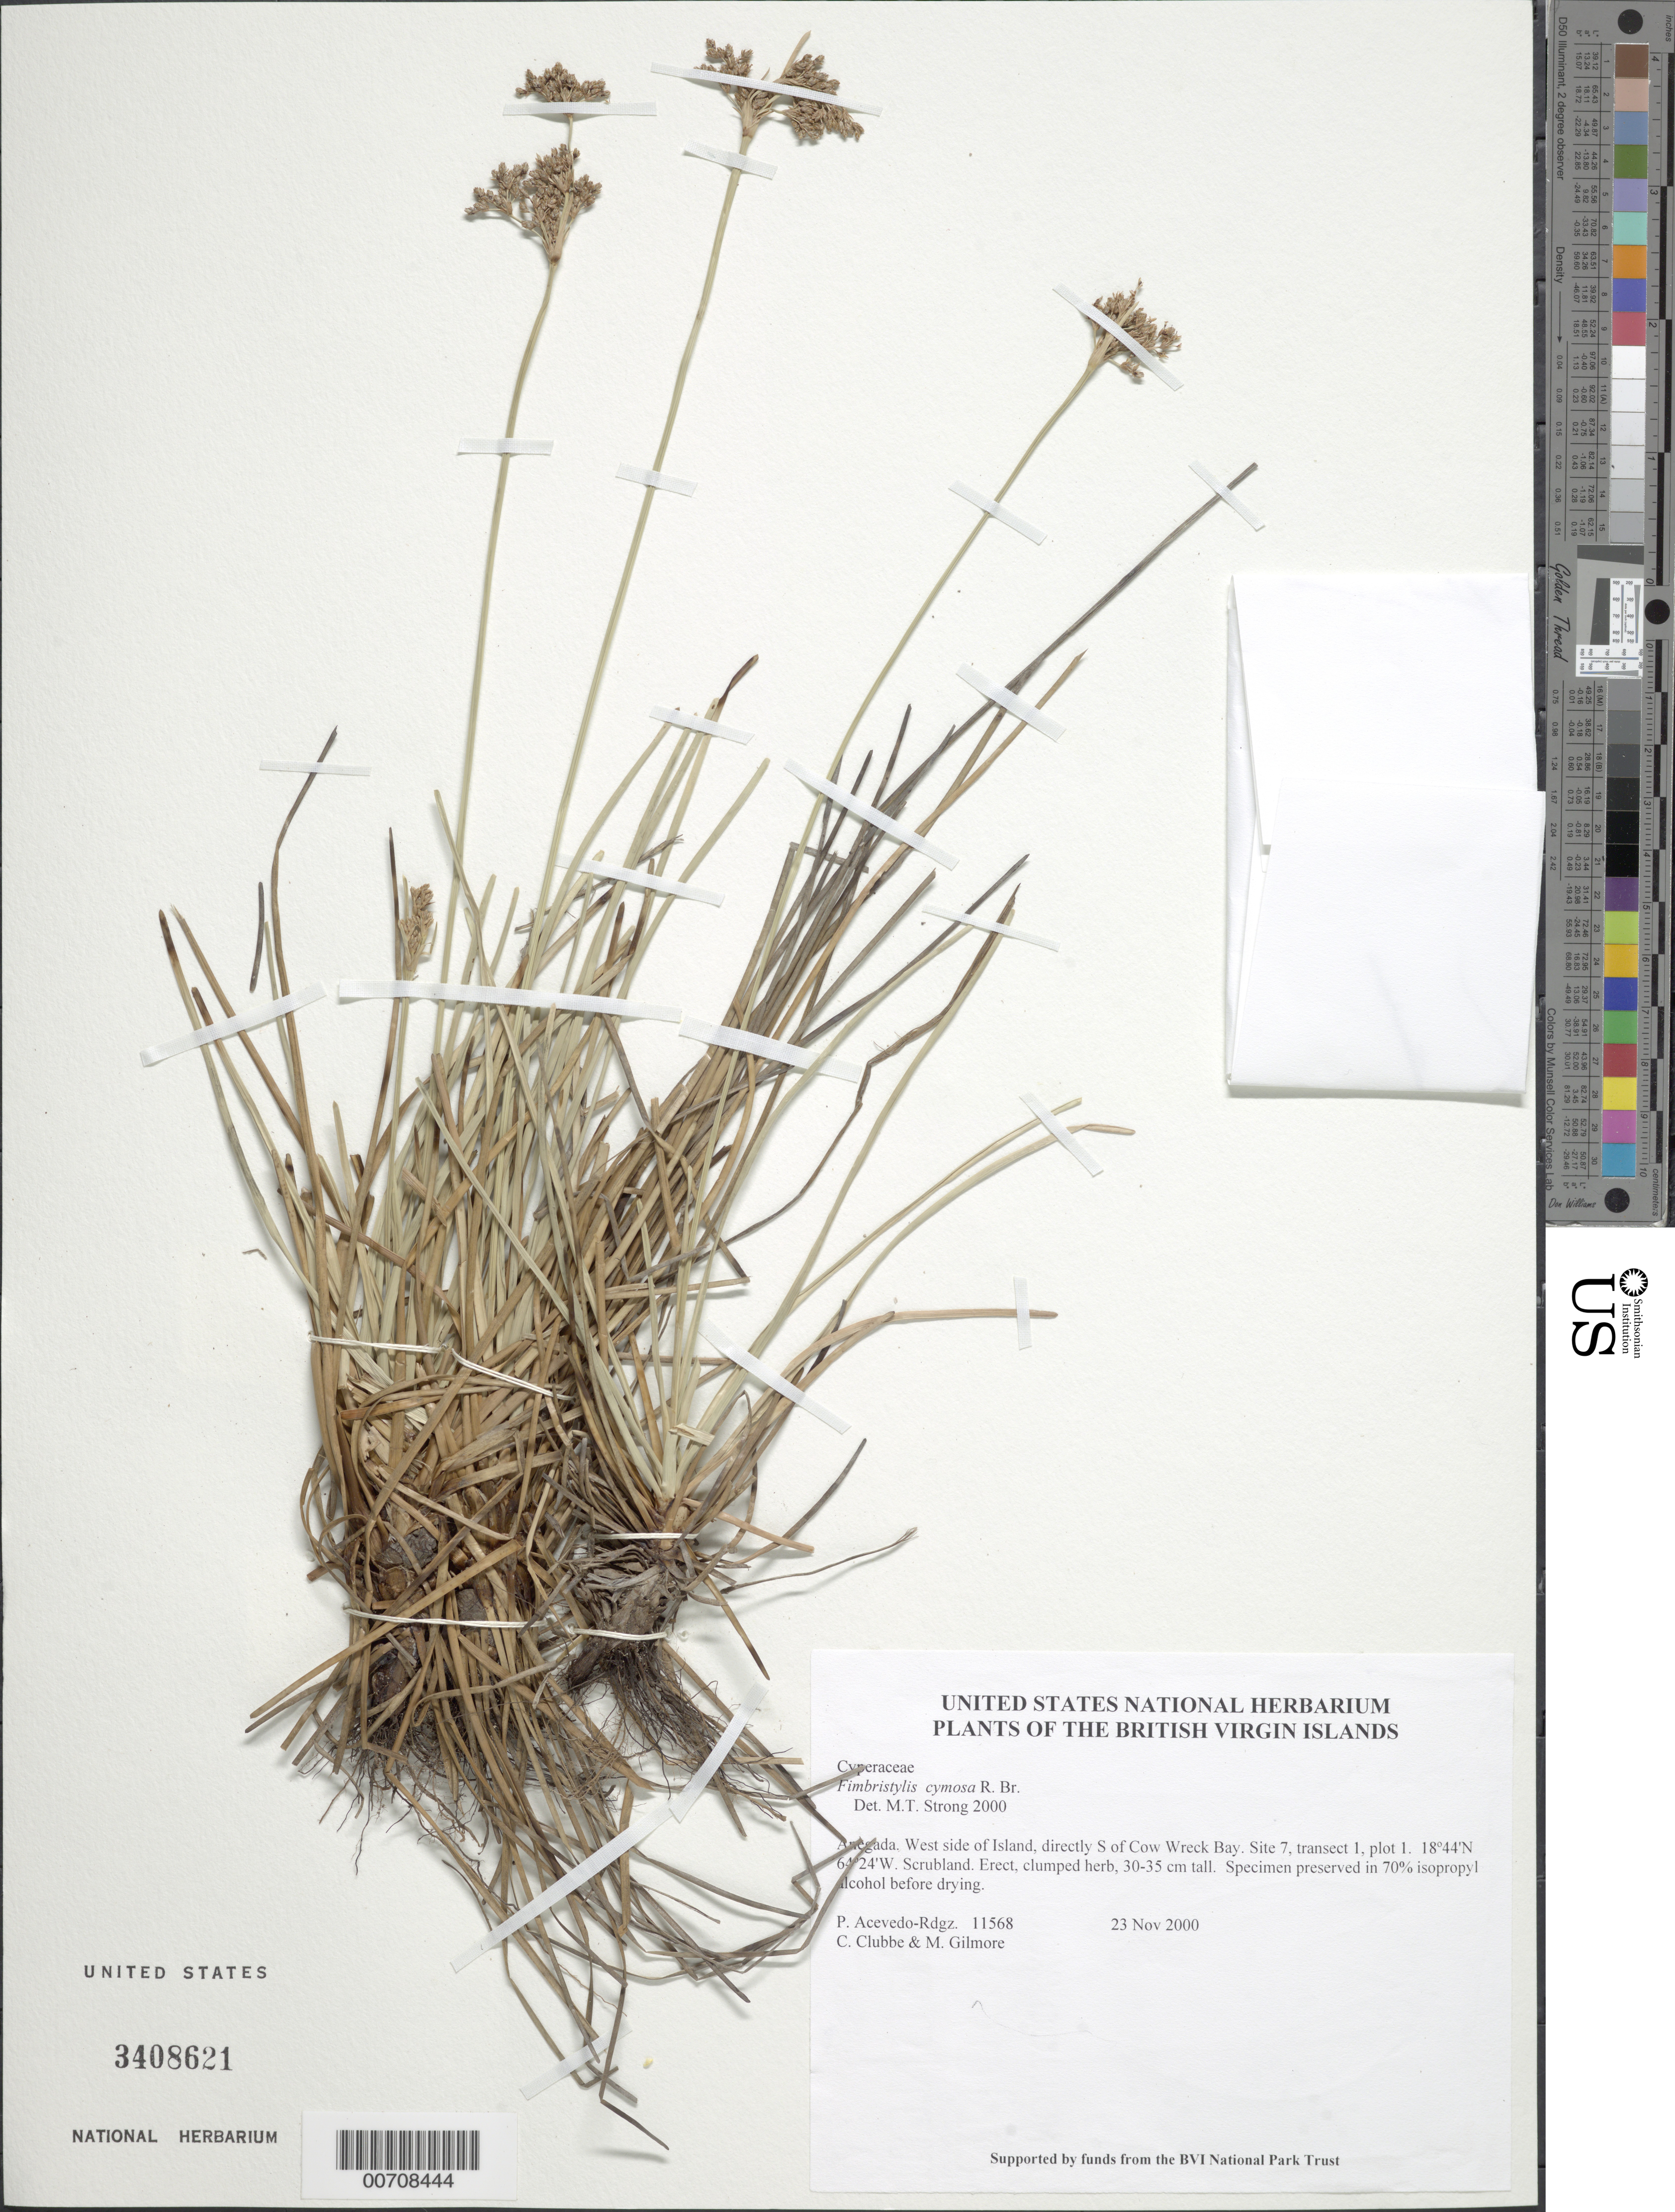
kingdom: Plantae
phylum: Tracheophyta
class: Liliopsida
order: Poales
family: Cyperaceae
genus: Fimbristylis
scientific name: Fimbristylis cymosa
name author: R. Br.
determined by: Strong, M. T., (US), Smithsonian Institution - National Museum of Natural History (UNITED STATES)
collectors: P. Acevedo-Rodr., C. Clubbe & M. Gilmore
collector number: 11568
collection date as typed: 23 Nov 2000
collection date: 2000-11-23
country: British Virgin Islands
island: Anegada I.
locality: West side of Island, directly S of Cow Wreck Bay. Site 7, transect 1, plot 1.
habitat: Scrubland.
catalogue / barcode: US 3408621